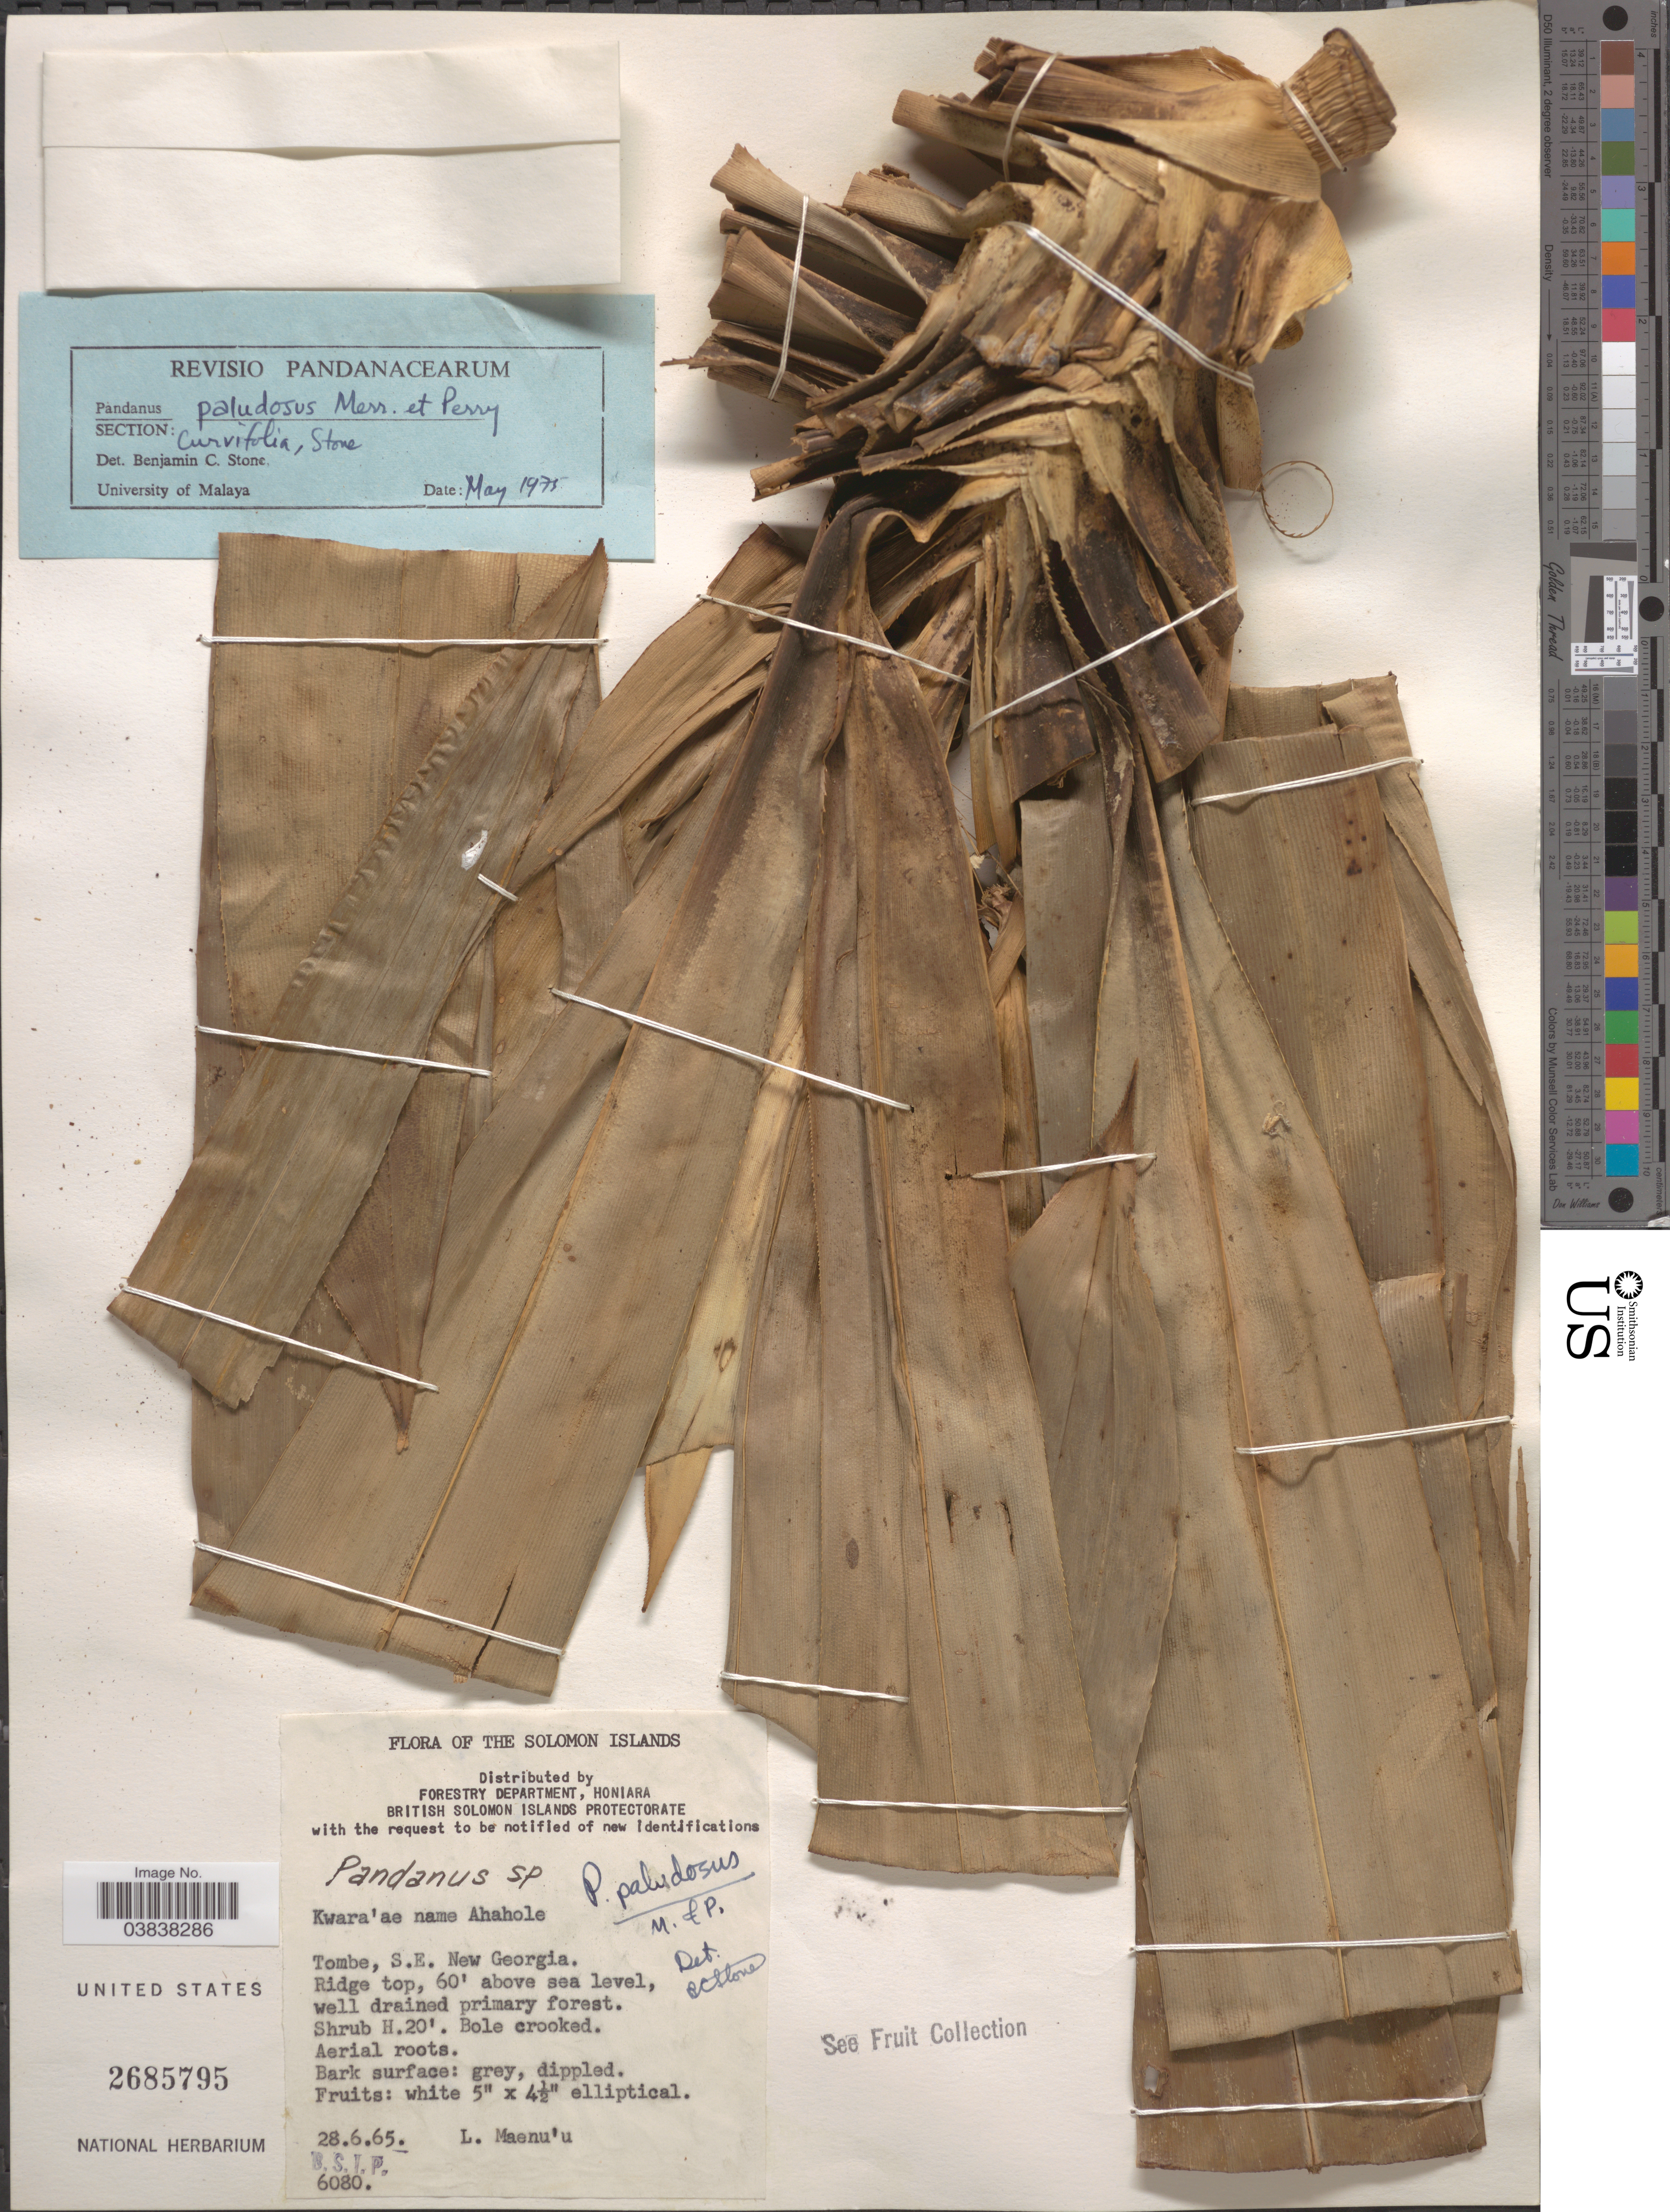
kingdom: Plantae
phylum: Tracheophyta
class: Liliopsida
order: Pandanales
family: Pandanaceae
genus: Pandanus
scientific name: Pandanus paludosus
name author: (L.M. Perry) Merr.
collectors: L. Maenu'u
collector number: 6080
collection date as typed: Transcribed d/m/y: 28/6/65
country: Solomon Islands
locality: Tombe, S.E. New Georgia.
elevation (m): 18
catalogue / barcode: US 2685795